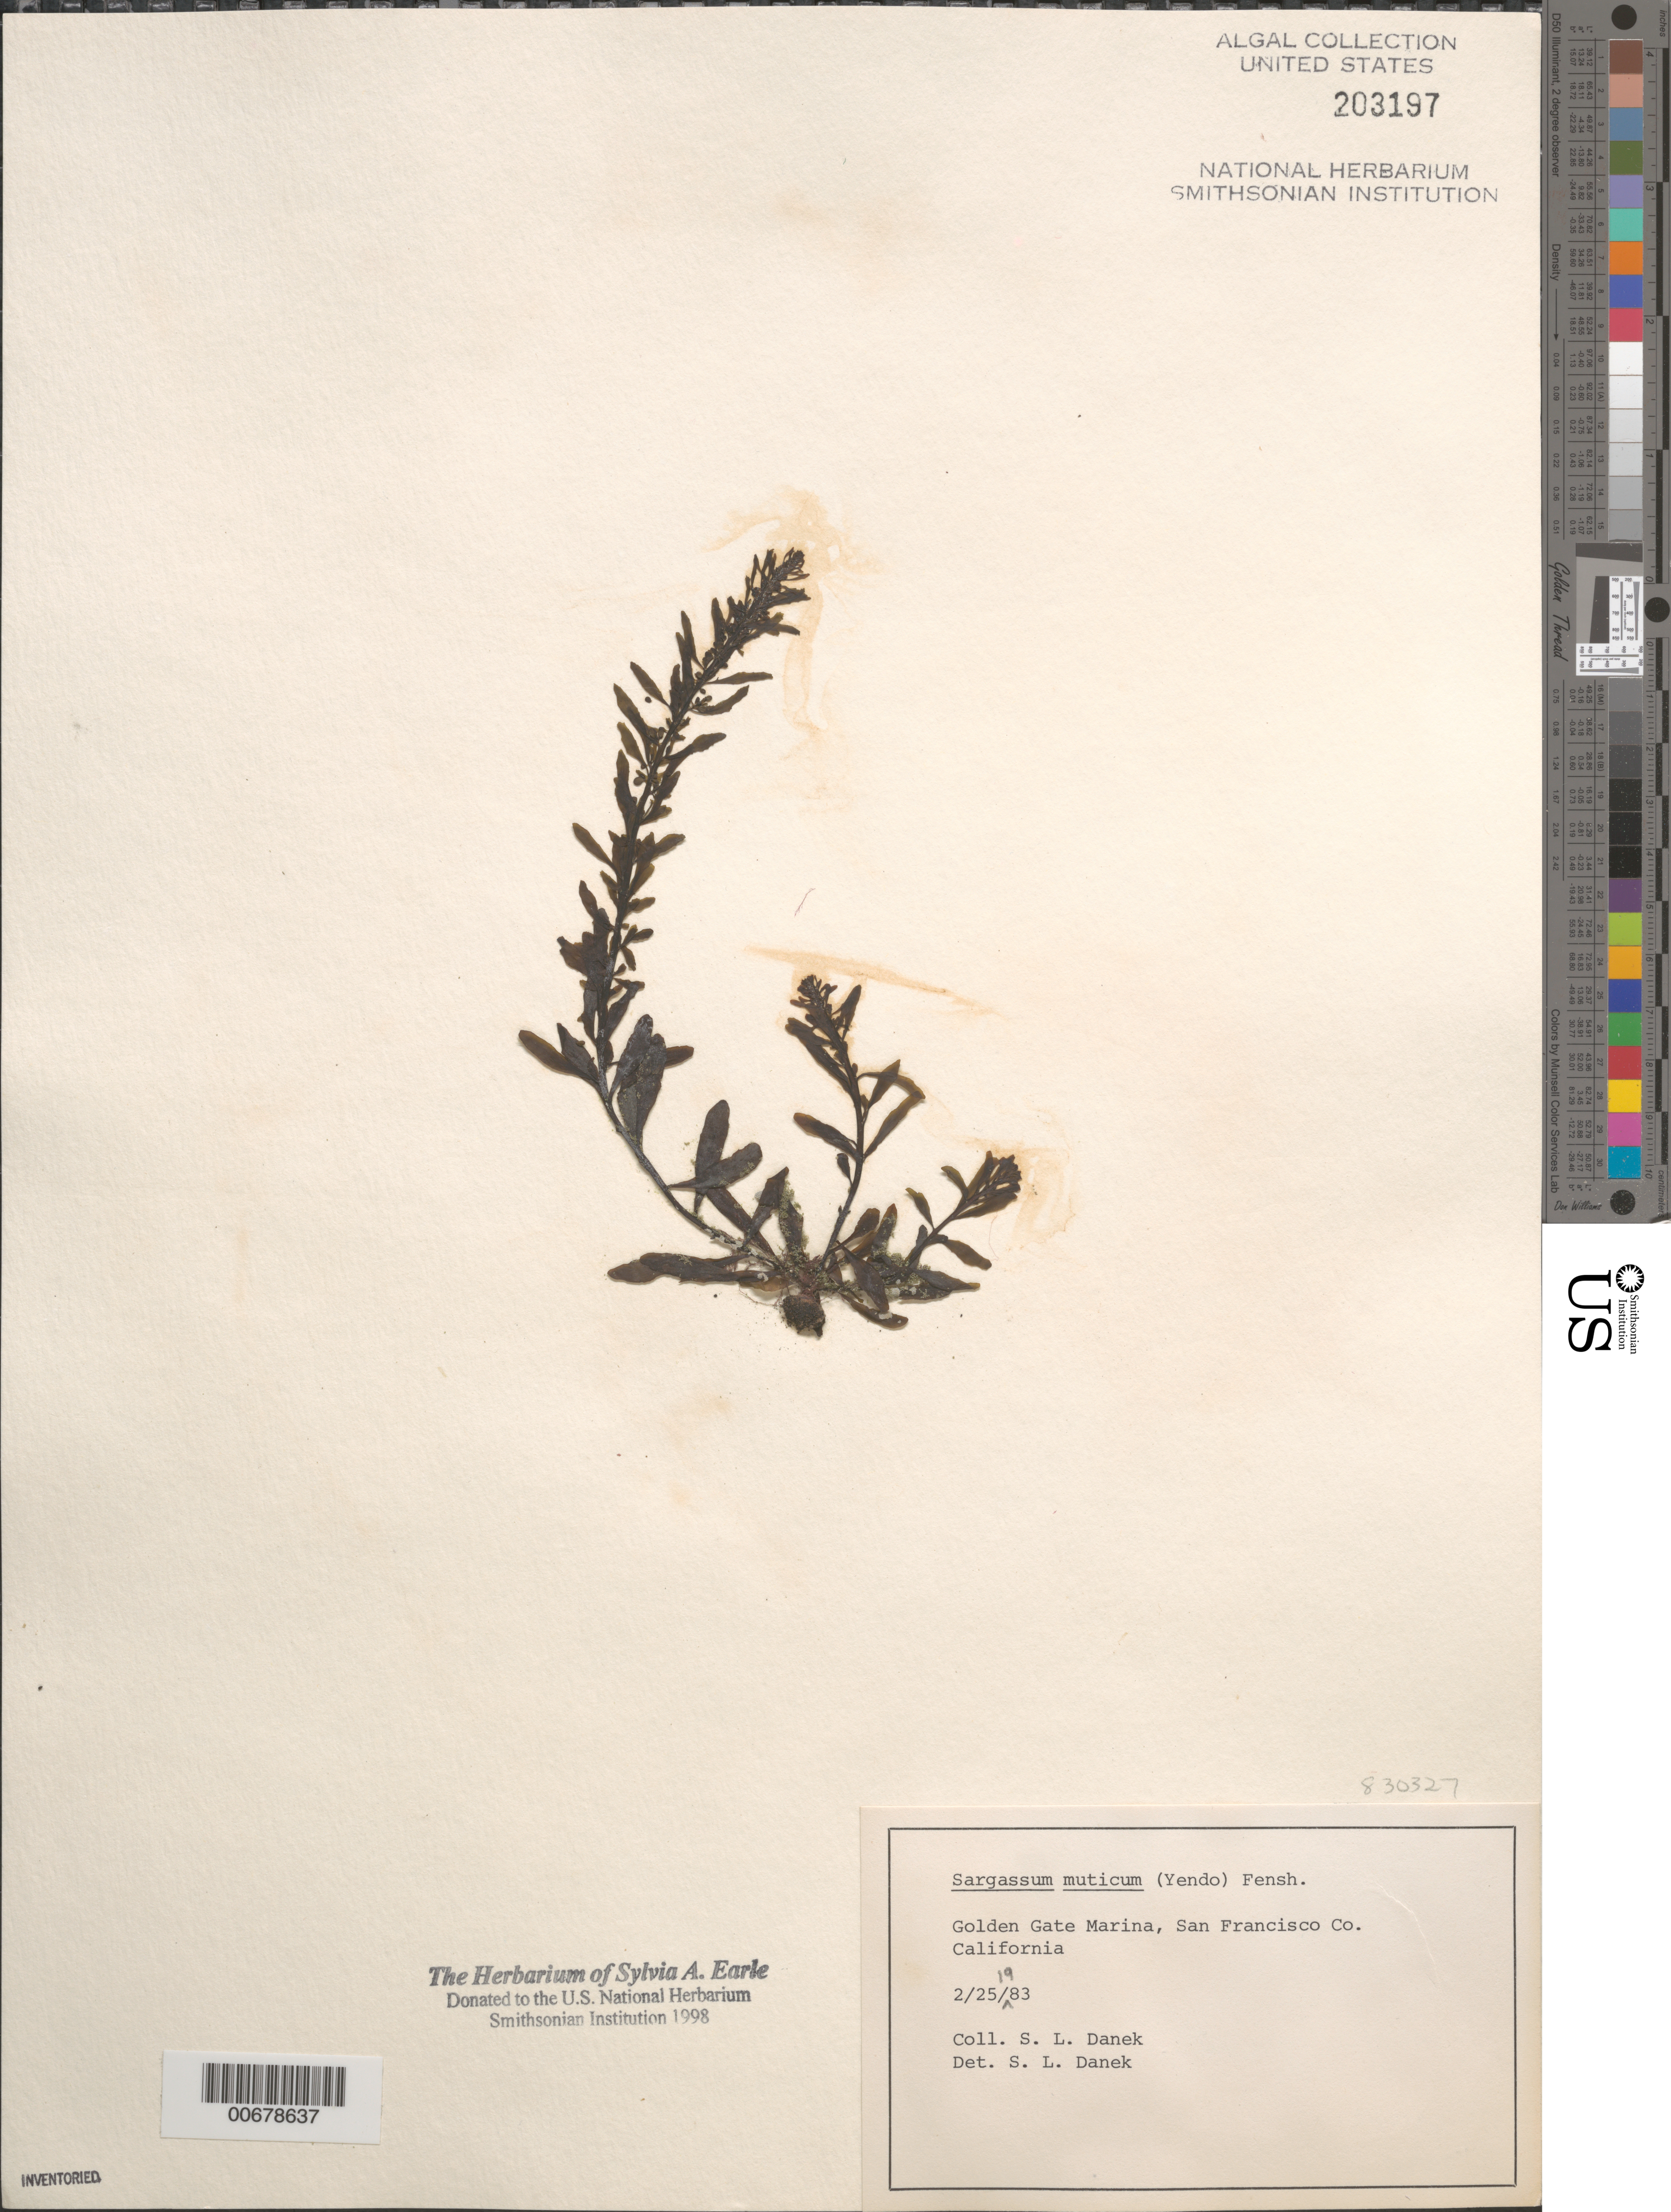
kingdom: Chromista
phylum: Ochrophyta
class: Phaeophyceae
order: Fucales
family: Sargassaceae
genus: Sargassum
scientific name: Sargassum muticum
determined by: Danek, S. L.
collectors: S. Danek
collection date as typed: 25 Feb 1983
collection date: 1983-02-25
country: United States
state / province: California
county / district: San Francisco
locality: Golden Gate Marina, San Francisco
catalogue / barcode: US 203197